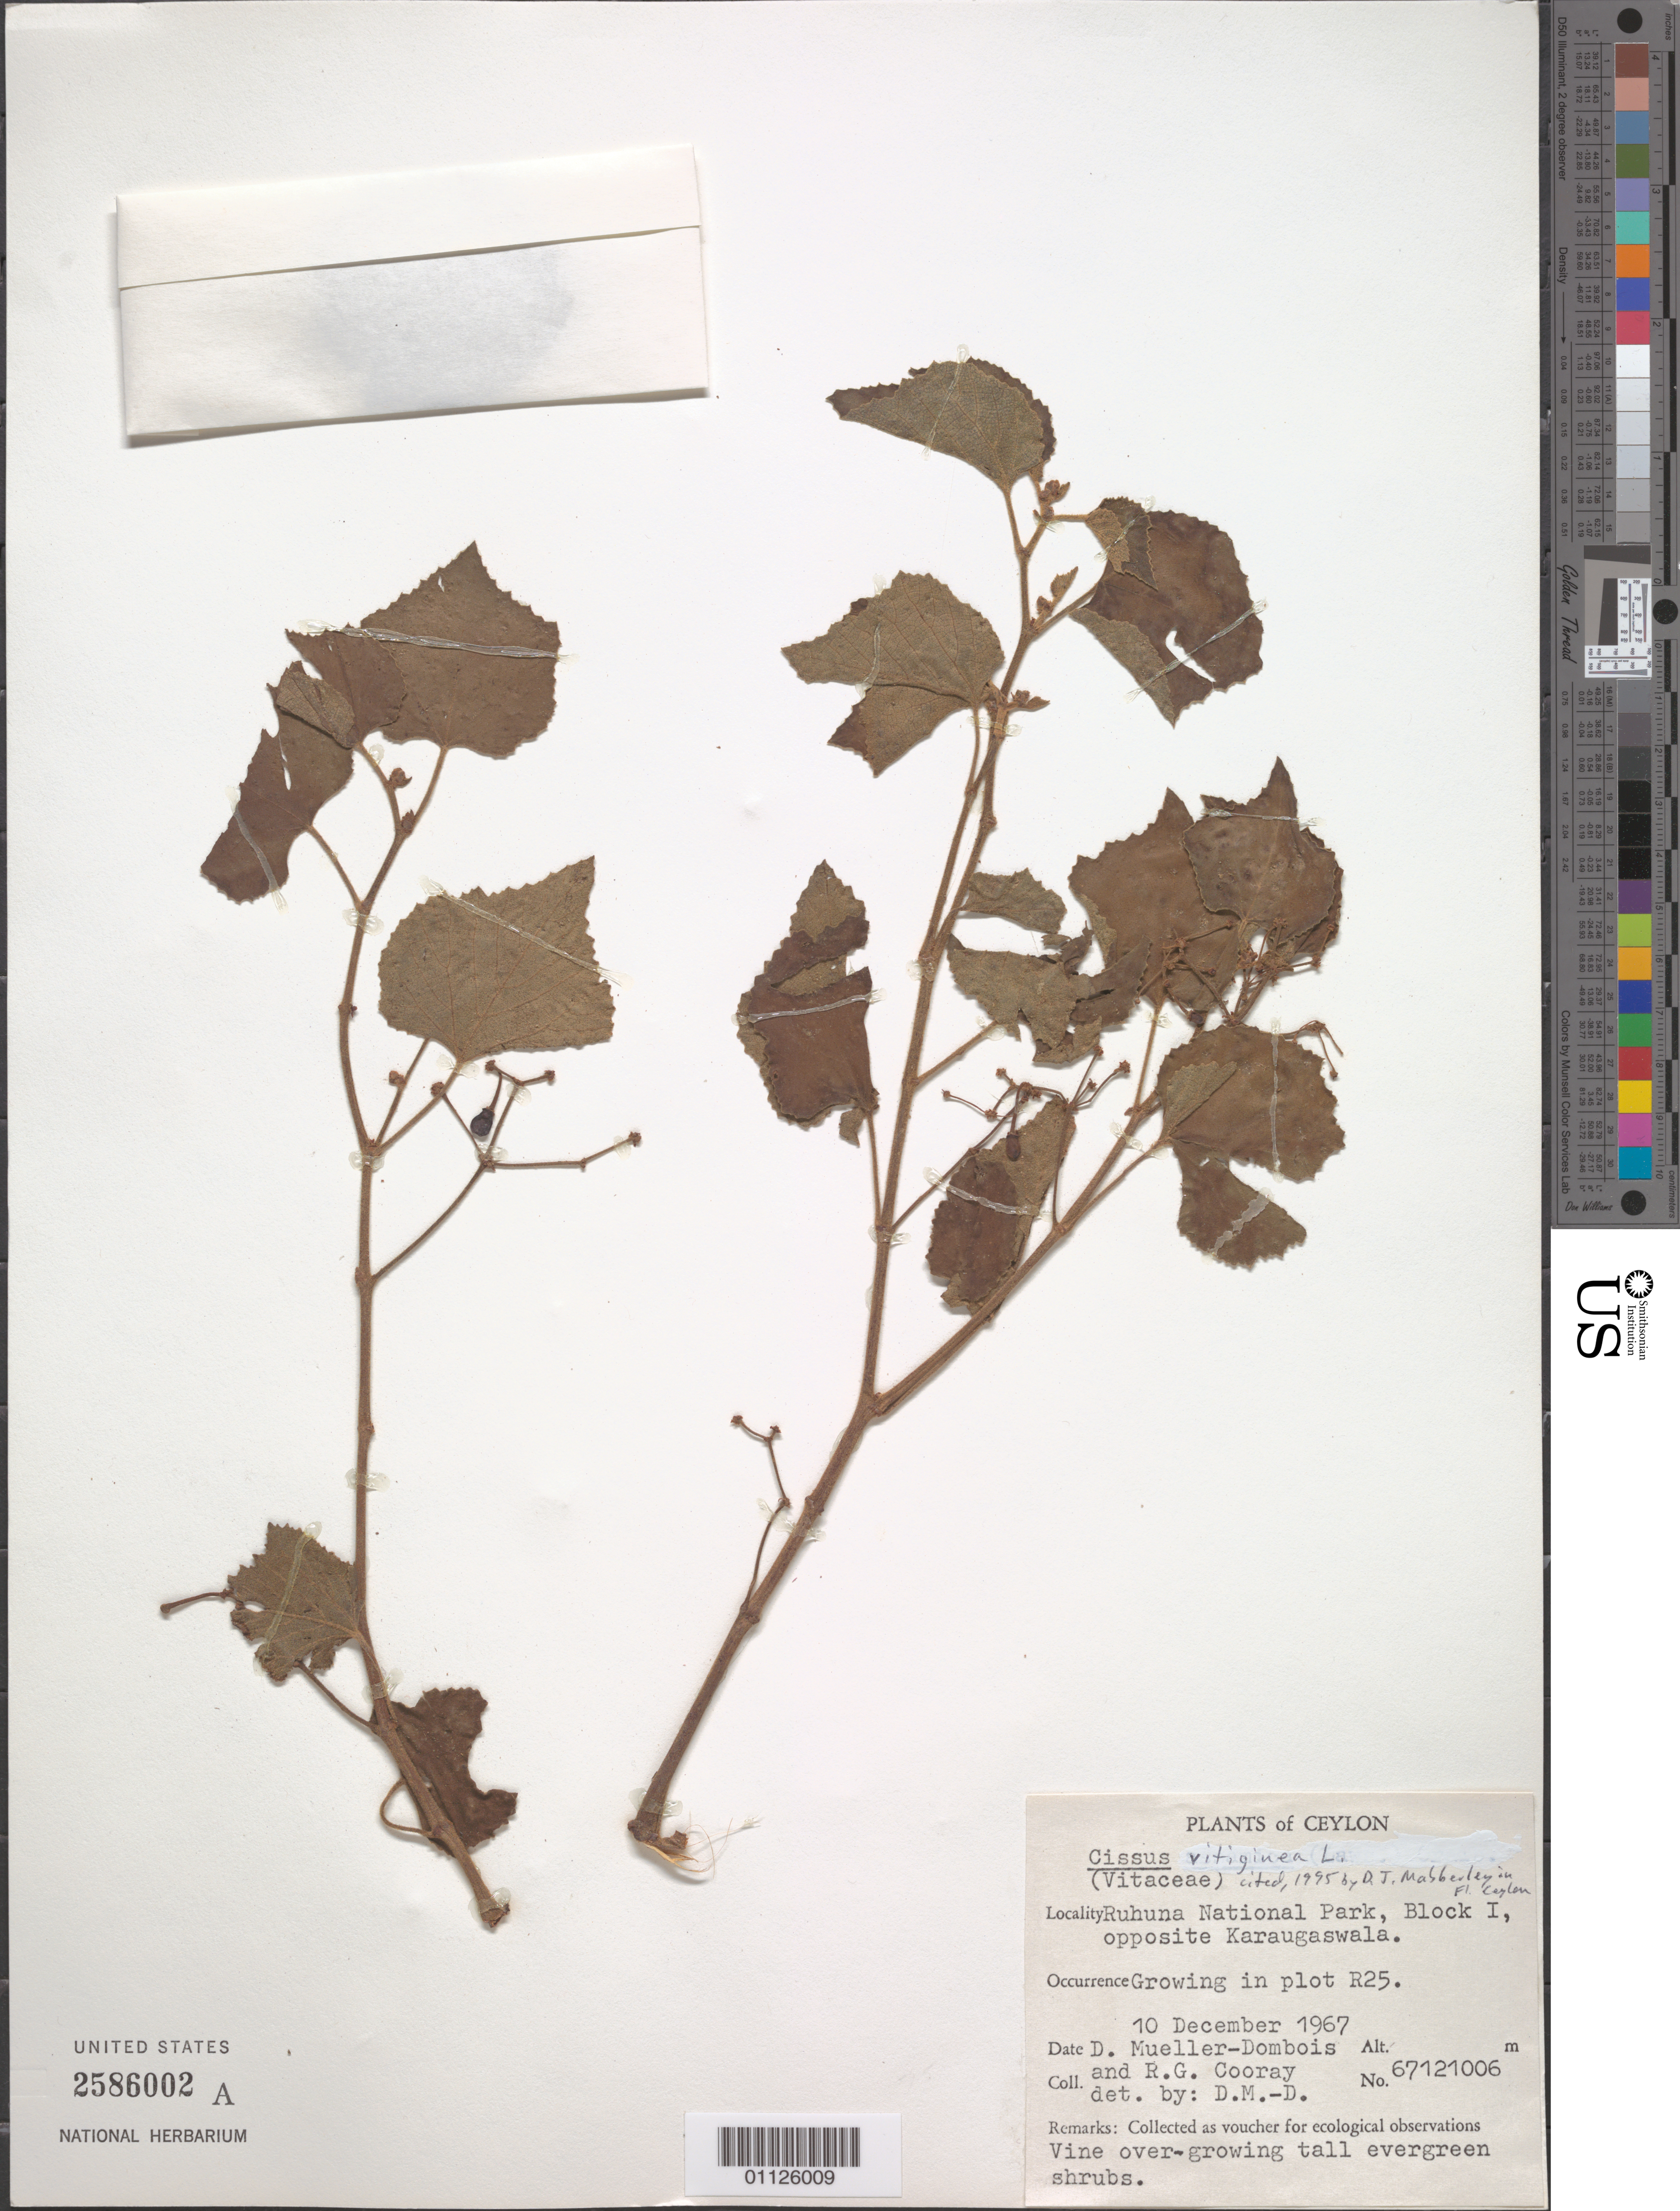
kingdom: Plantae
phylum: Tracheophyta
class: Magnoliopsida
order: Vitales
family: Vitaceae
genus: Cissus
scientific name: Cissus vitiginea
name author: L.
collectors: D. Mueller-Dombois & R. Cooray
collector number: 67121006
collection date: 1967-12-10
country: Sri Lanka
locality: Ruhuna National Park, Block 1, opposite Karaugaswala.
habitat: Vine over - growing tall evergreen shrubs.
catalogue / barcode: US 2586002